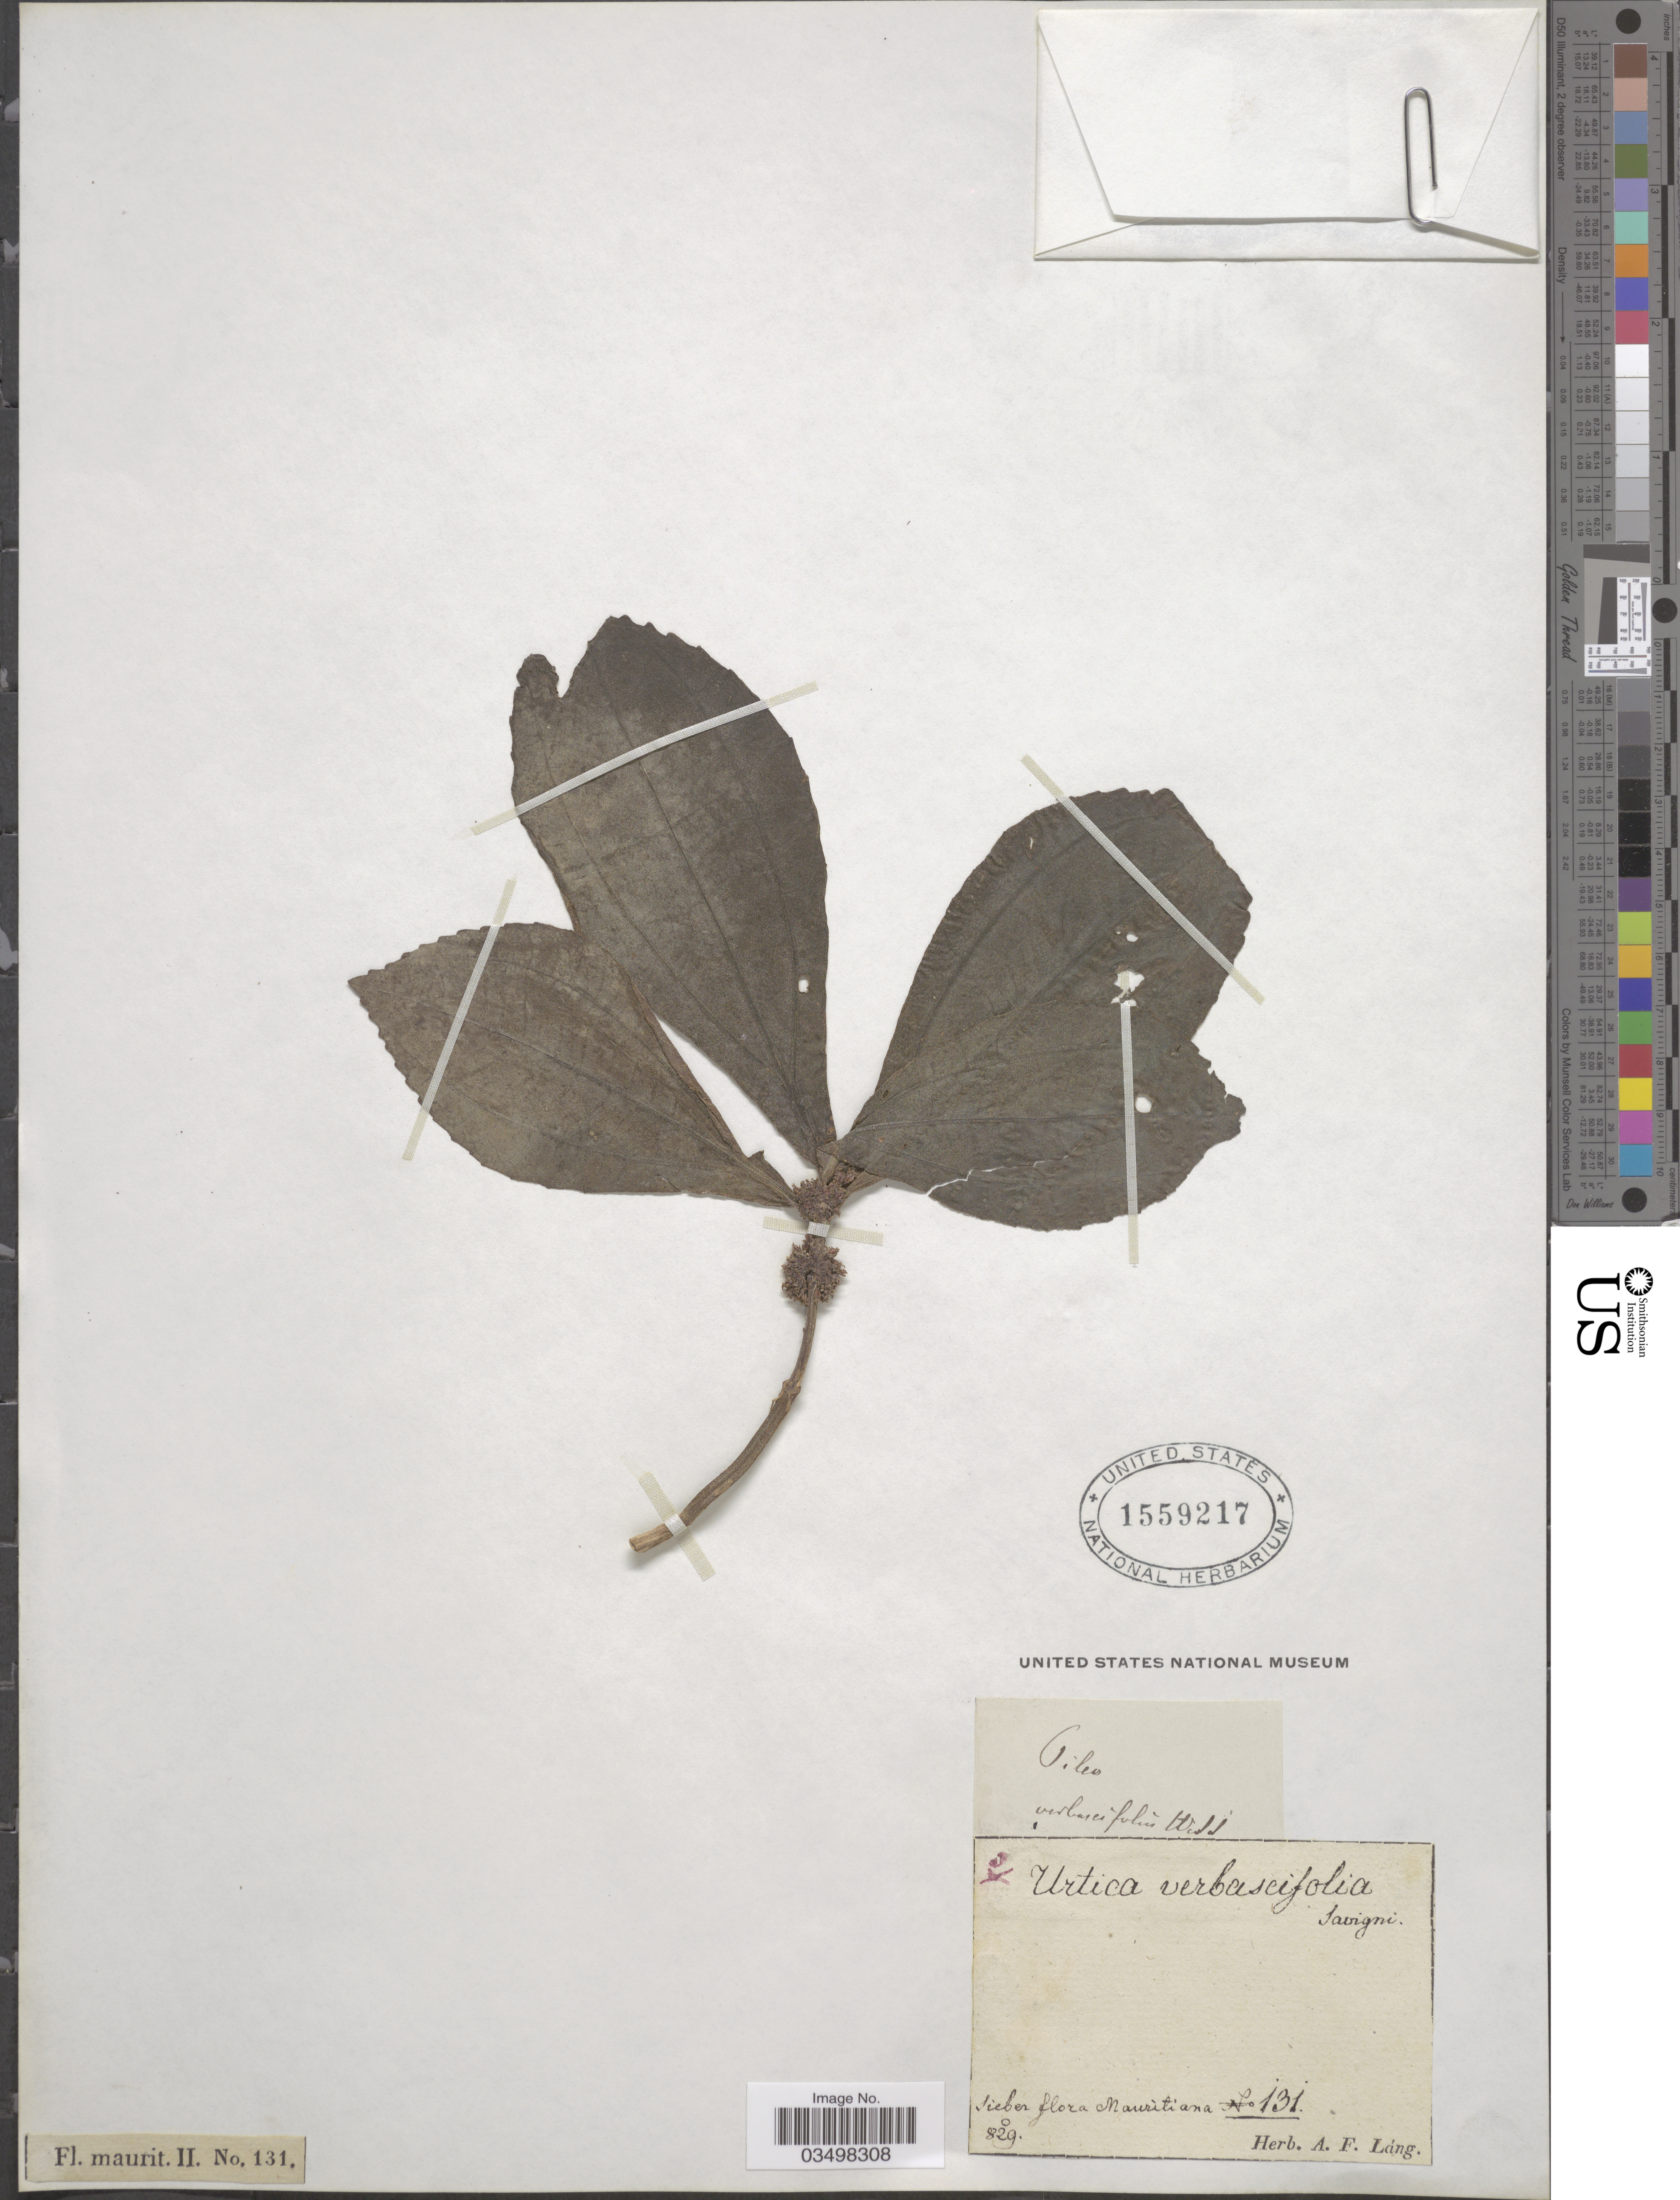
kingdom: Plantae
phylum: Tracheophyta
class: Magnoliopsida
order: Rosales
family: Urticaceae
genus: Urtica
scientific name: Urtica verbascifolia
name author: Savigny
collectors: -- Sieber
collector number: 131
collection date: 1829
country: Mauritania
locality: Mauritiana.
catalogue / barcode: US 1559217